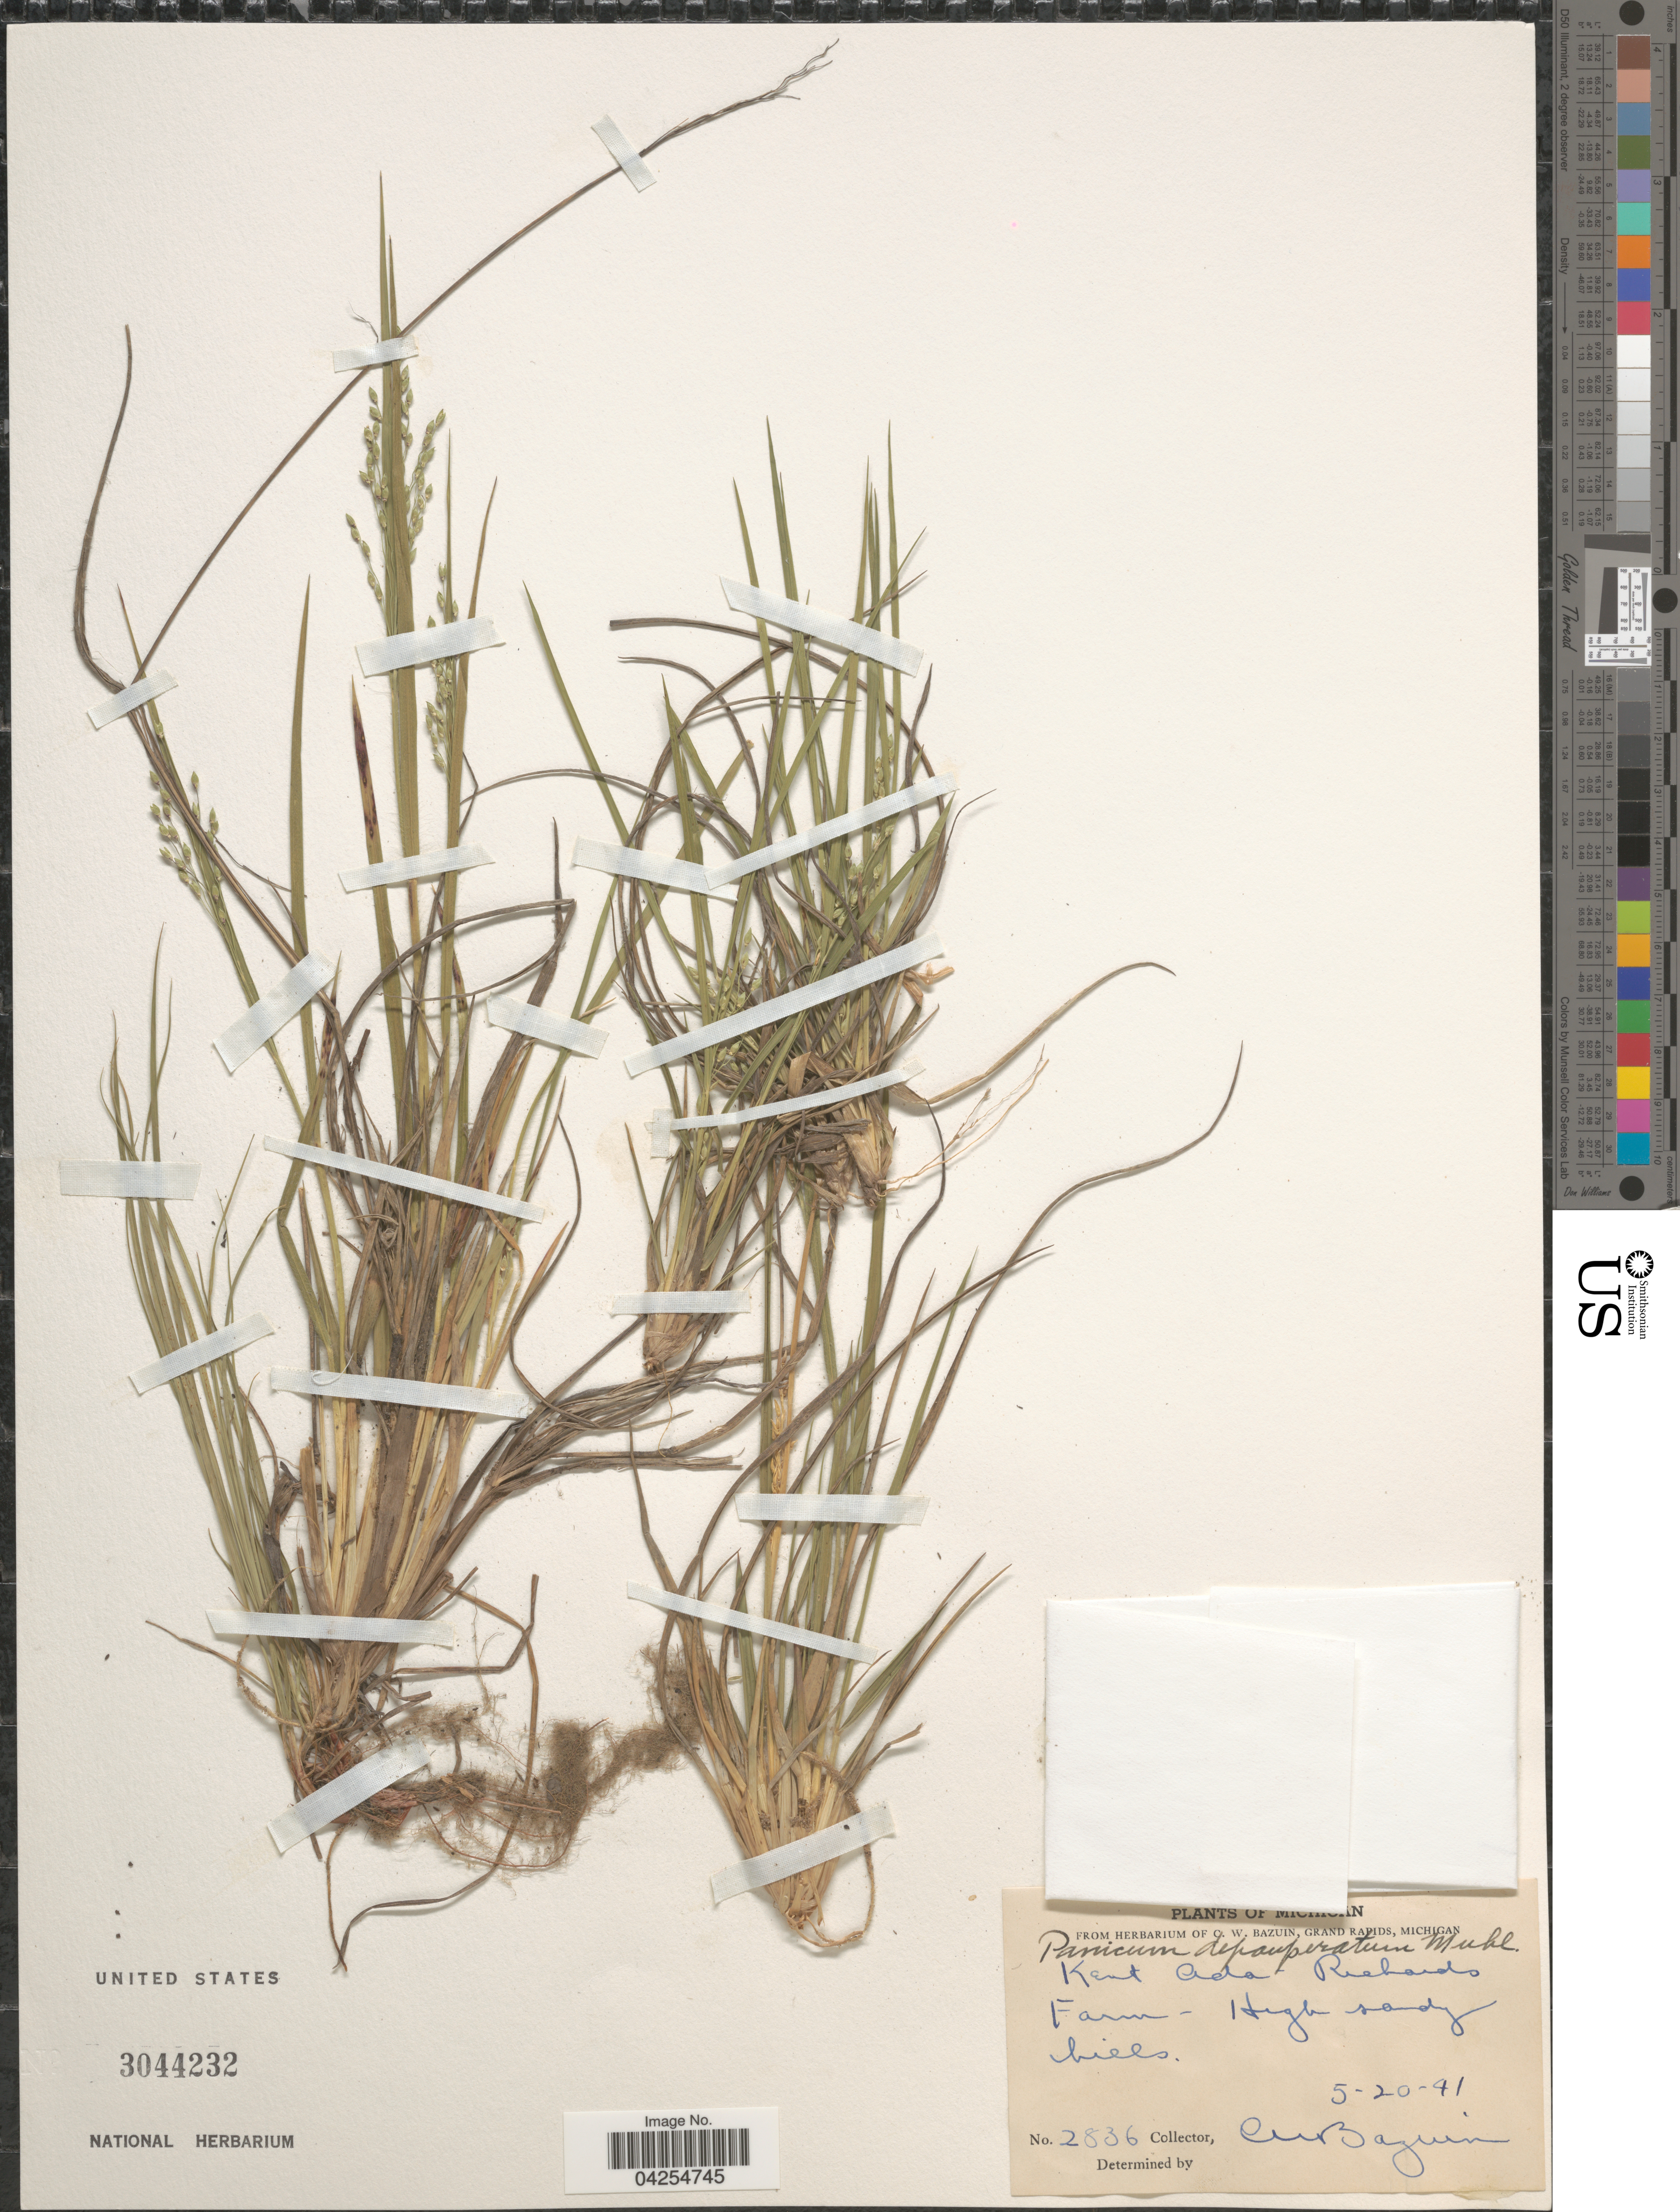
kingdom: Plantae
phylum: Tracheophyta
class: Liliopsida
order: Poales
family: Poaceae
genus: Dichanthelium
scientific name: Dichanthelium depauperatum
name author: (Muhl.) Gould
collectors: C. Bazuin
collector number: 2836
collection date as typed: Transcribed d/m/y: 20/5/41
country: United States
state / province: Michigan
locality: Kent-Ada Richards Farm. High sandy hills.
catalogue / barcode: US 3044232